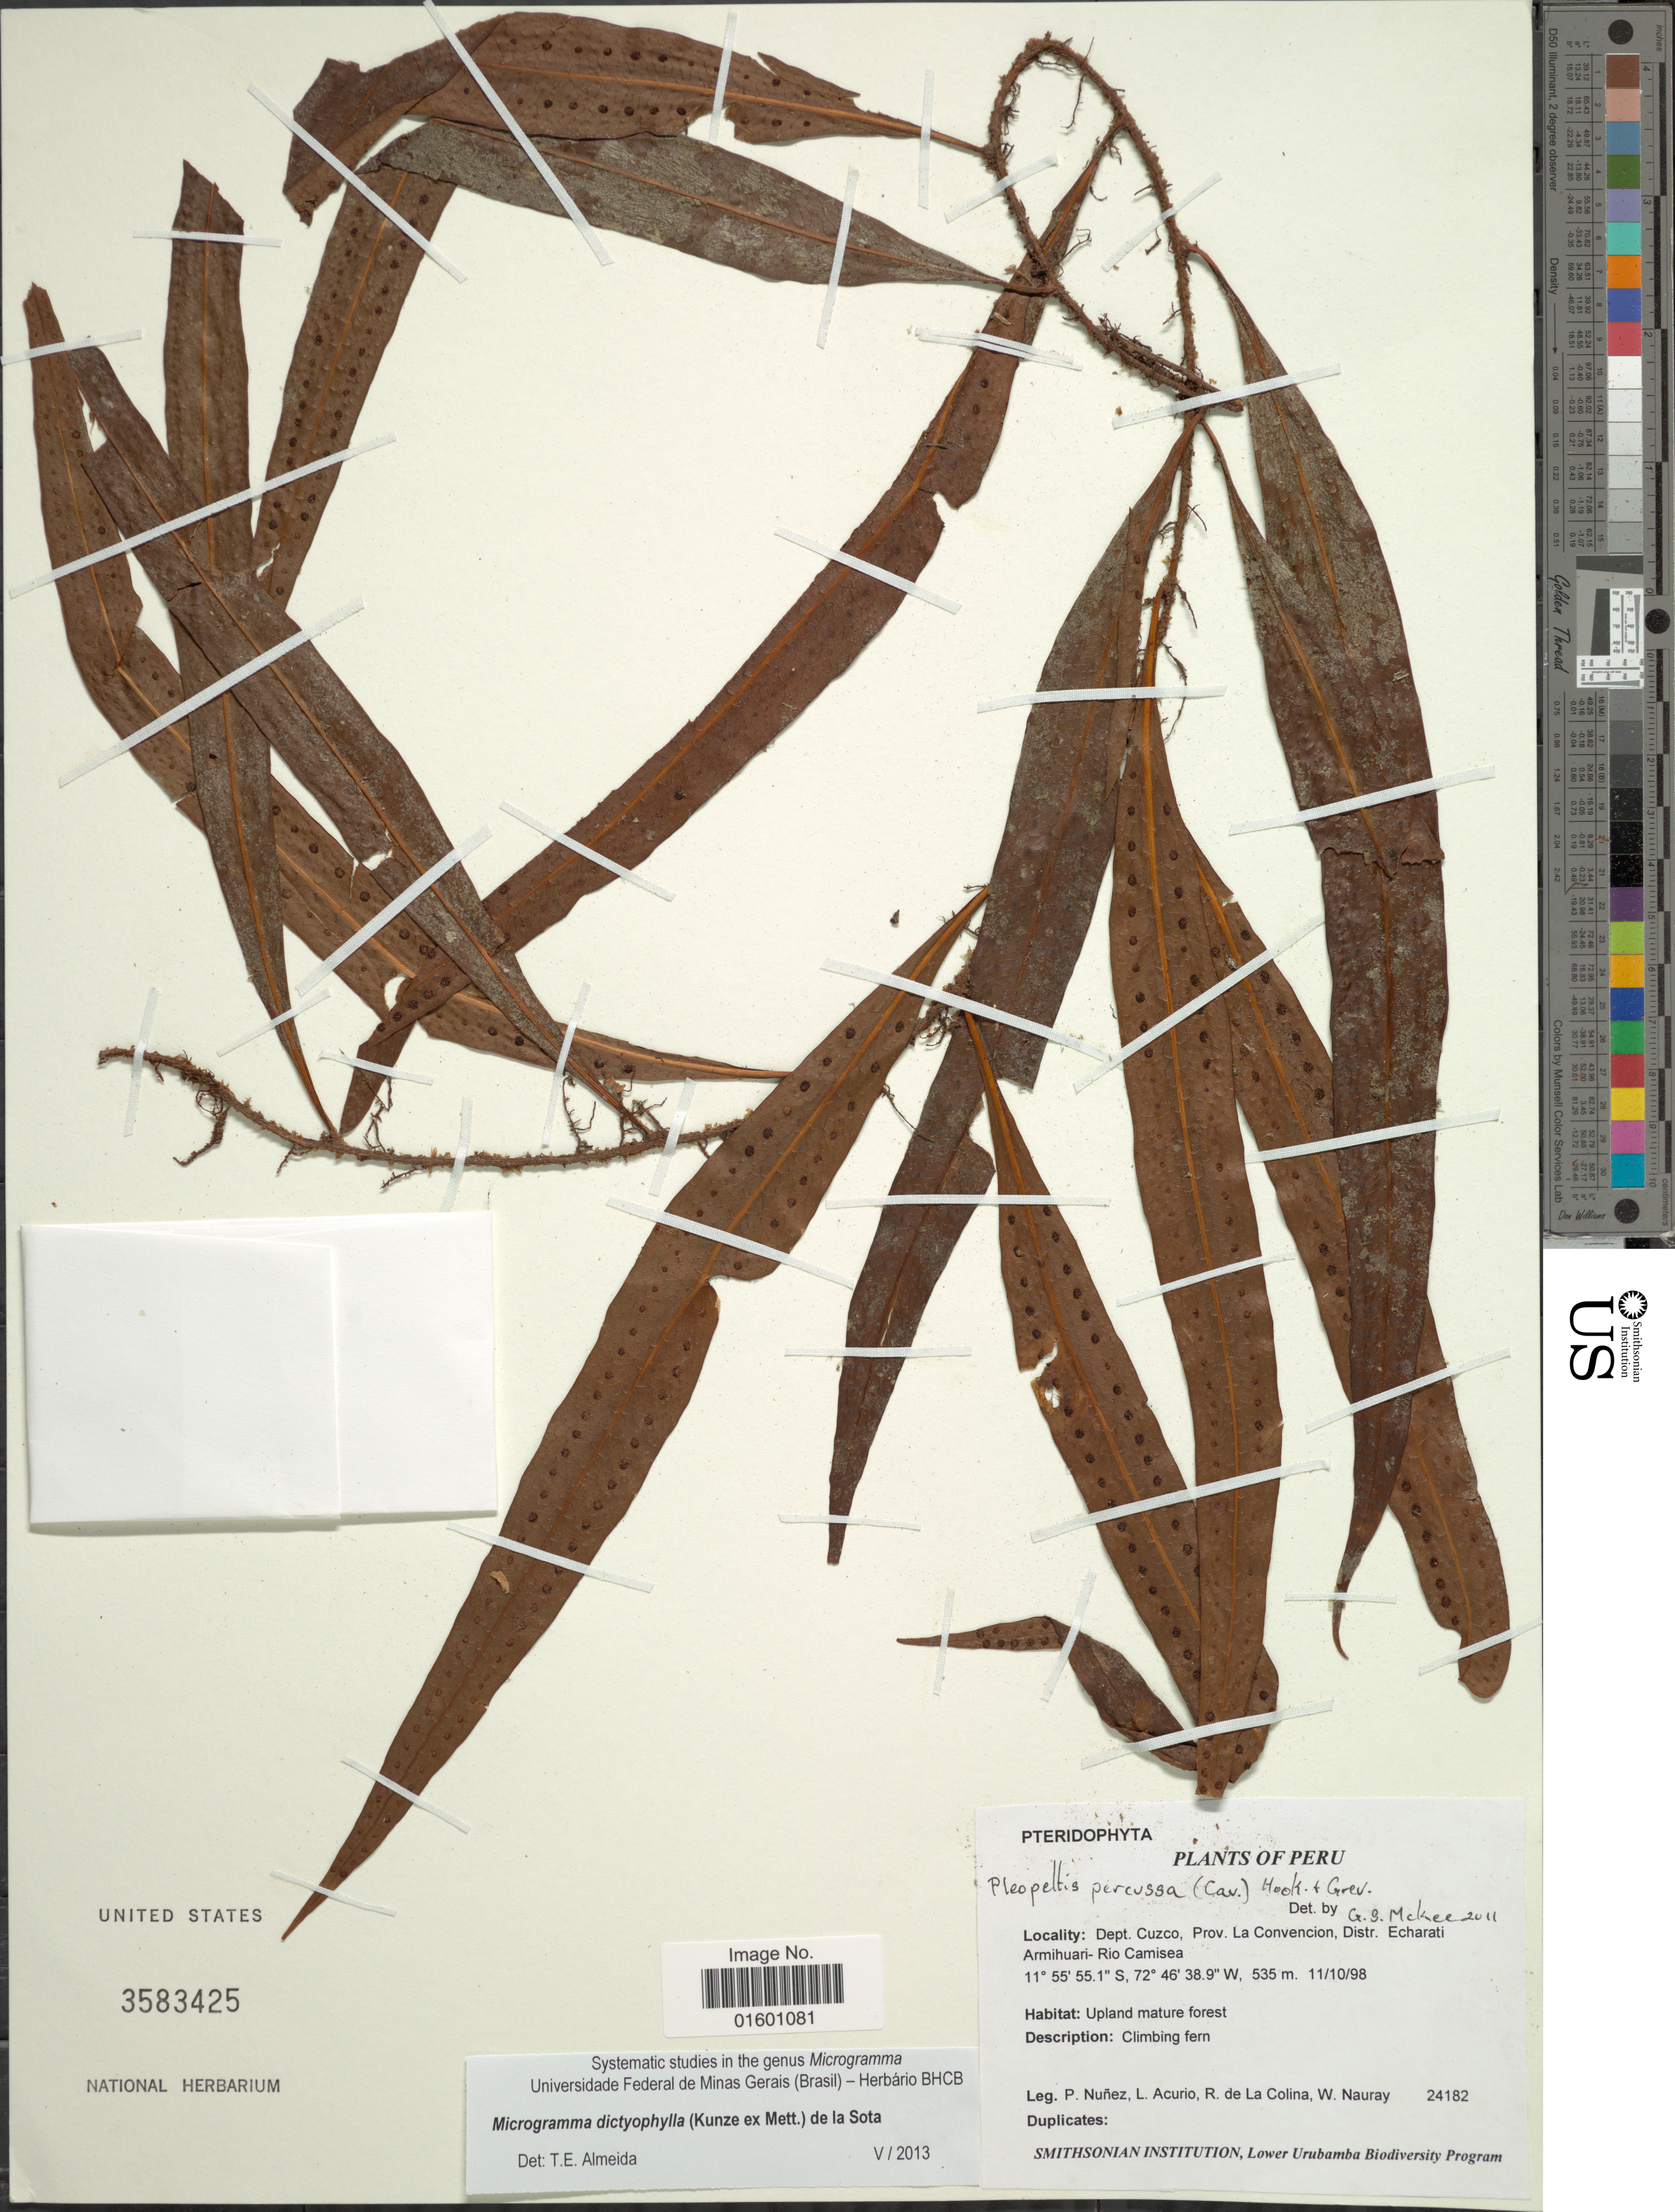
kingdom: Plantae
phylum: Tracheophyta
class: Polypodiopsida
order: Polypodiales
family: Polypodiaceae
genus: Microgramma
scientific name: Microgramma dictyophylla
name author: (Kunze ex Mett.) de la Sota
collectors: P. Nuñez V., L. Acurio, R. de La Colina & W. Nauray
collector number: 24182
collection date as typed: Transcribed d/m/y: 11/10/98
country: Peru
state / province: Cusco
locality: Prov.La Convencion, Distr. Echarati Armihuari - Rio Camisea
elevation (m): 535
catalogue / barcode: US 3583425